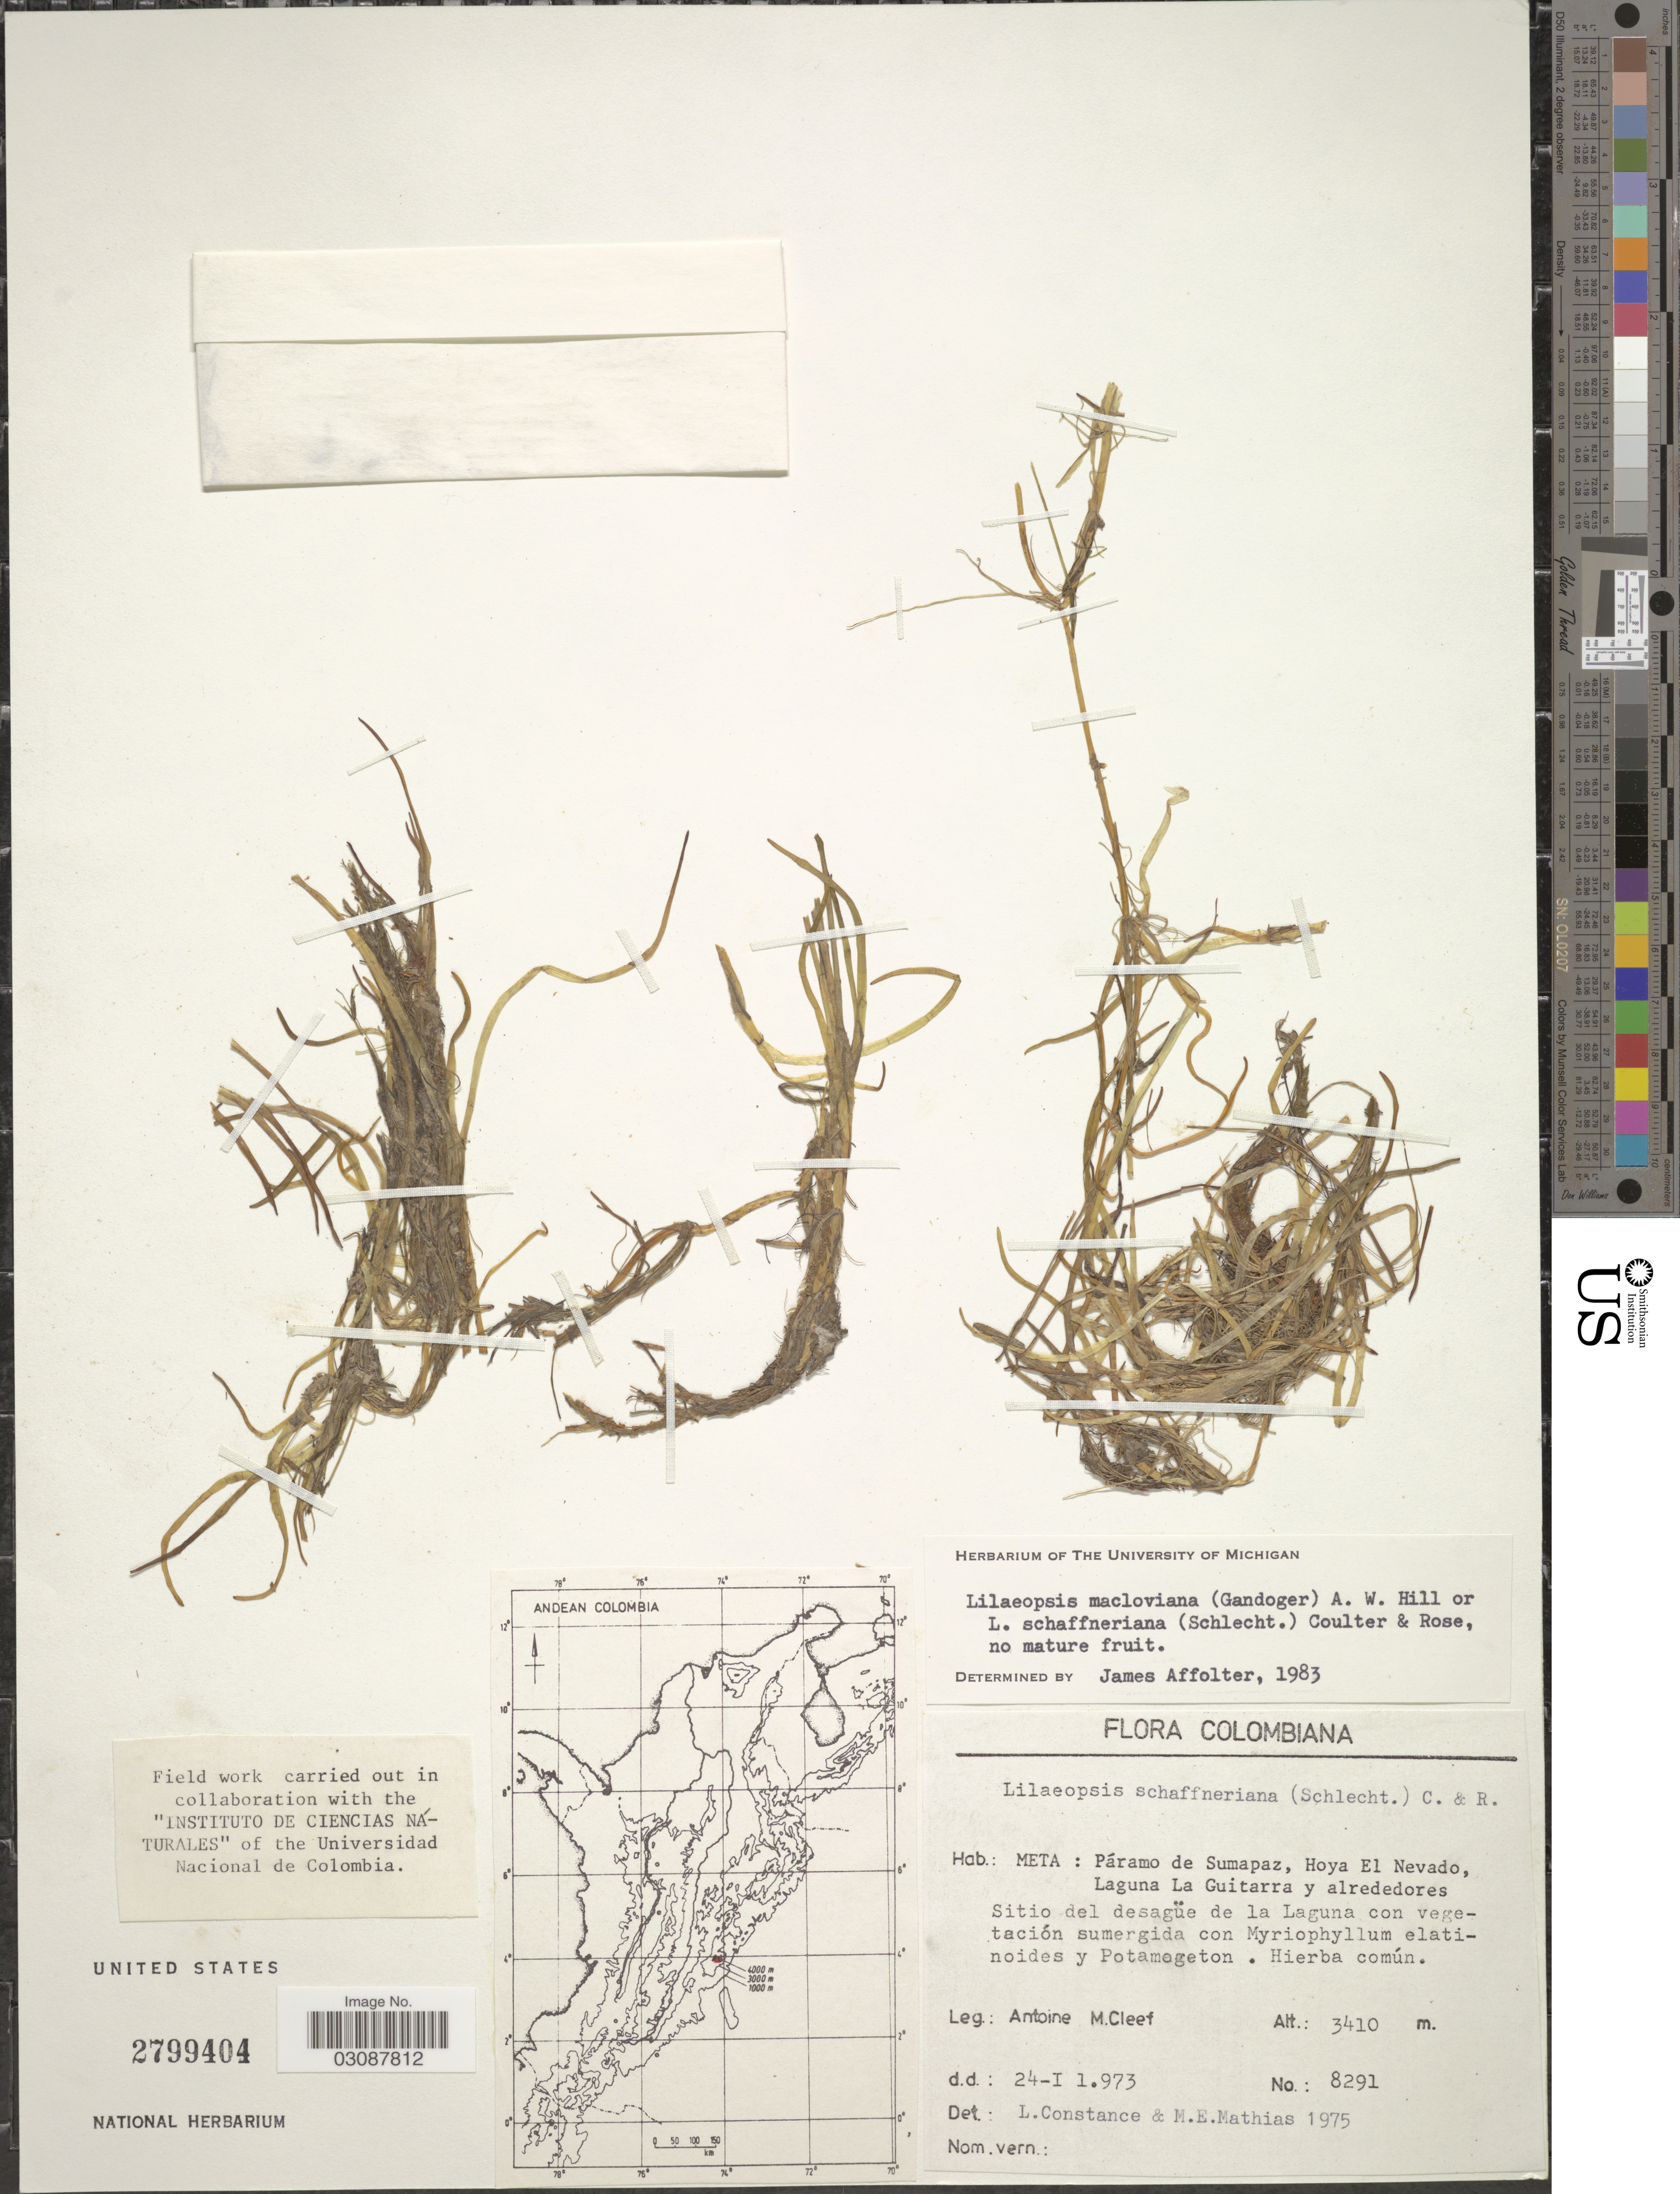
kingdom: Plantae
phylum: Tracheophyta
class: Magnoliopsida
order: Apiales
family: Apiaceae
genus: Lilaeopsis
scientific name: Lilaeopsis macloviana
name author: (Gand.) A.W. Hill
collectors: A. M. Cleef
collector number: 8291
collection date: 1973-01-24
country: Colombia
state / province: Meta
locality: Páramo de Sumapaz, Hoya El Nevado, Laguna La Guitarra y alrededores.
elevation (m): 3410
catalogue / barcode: US 2799404